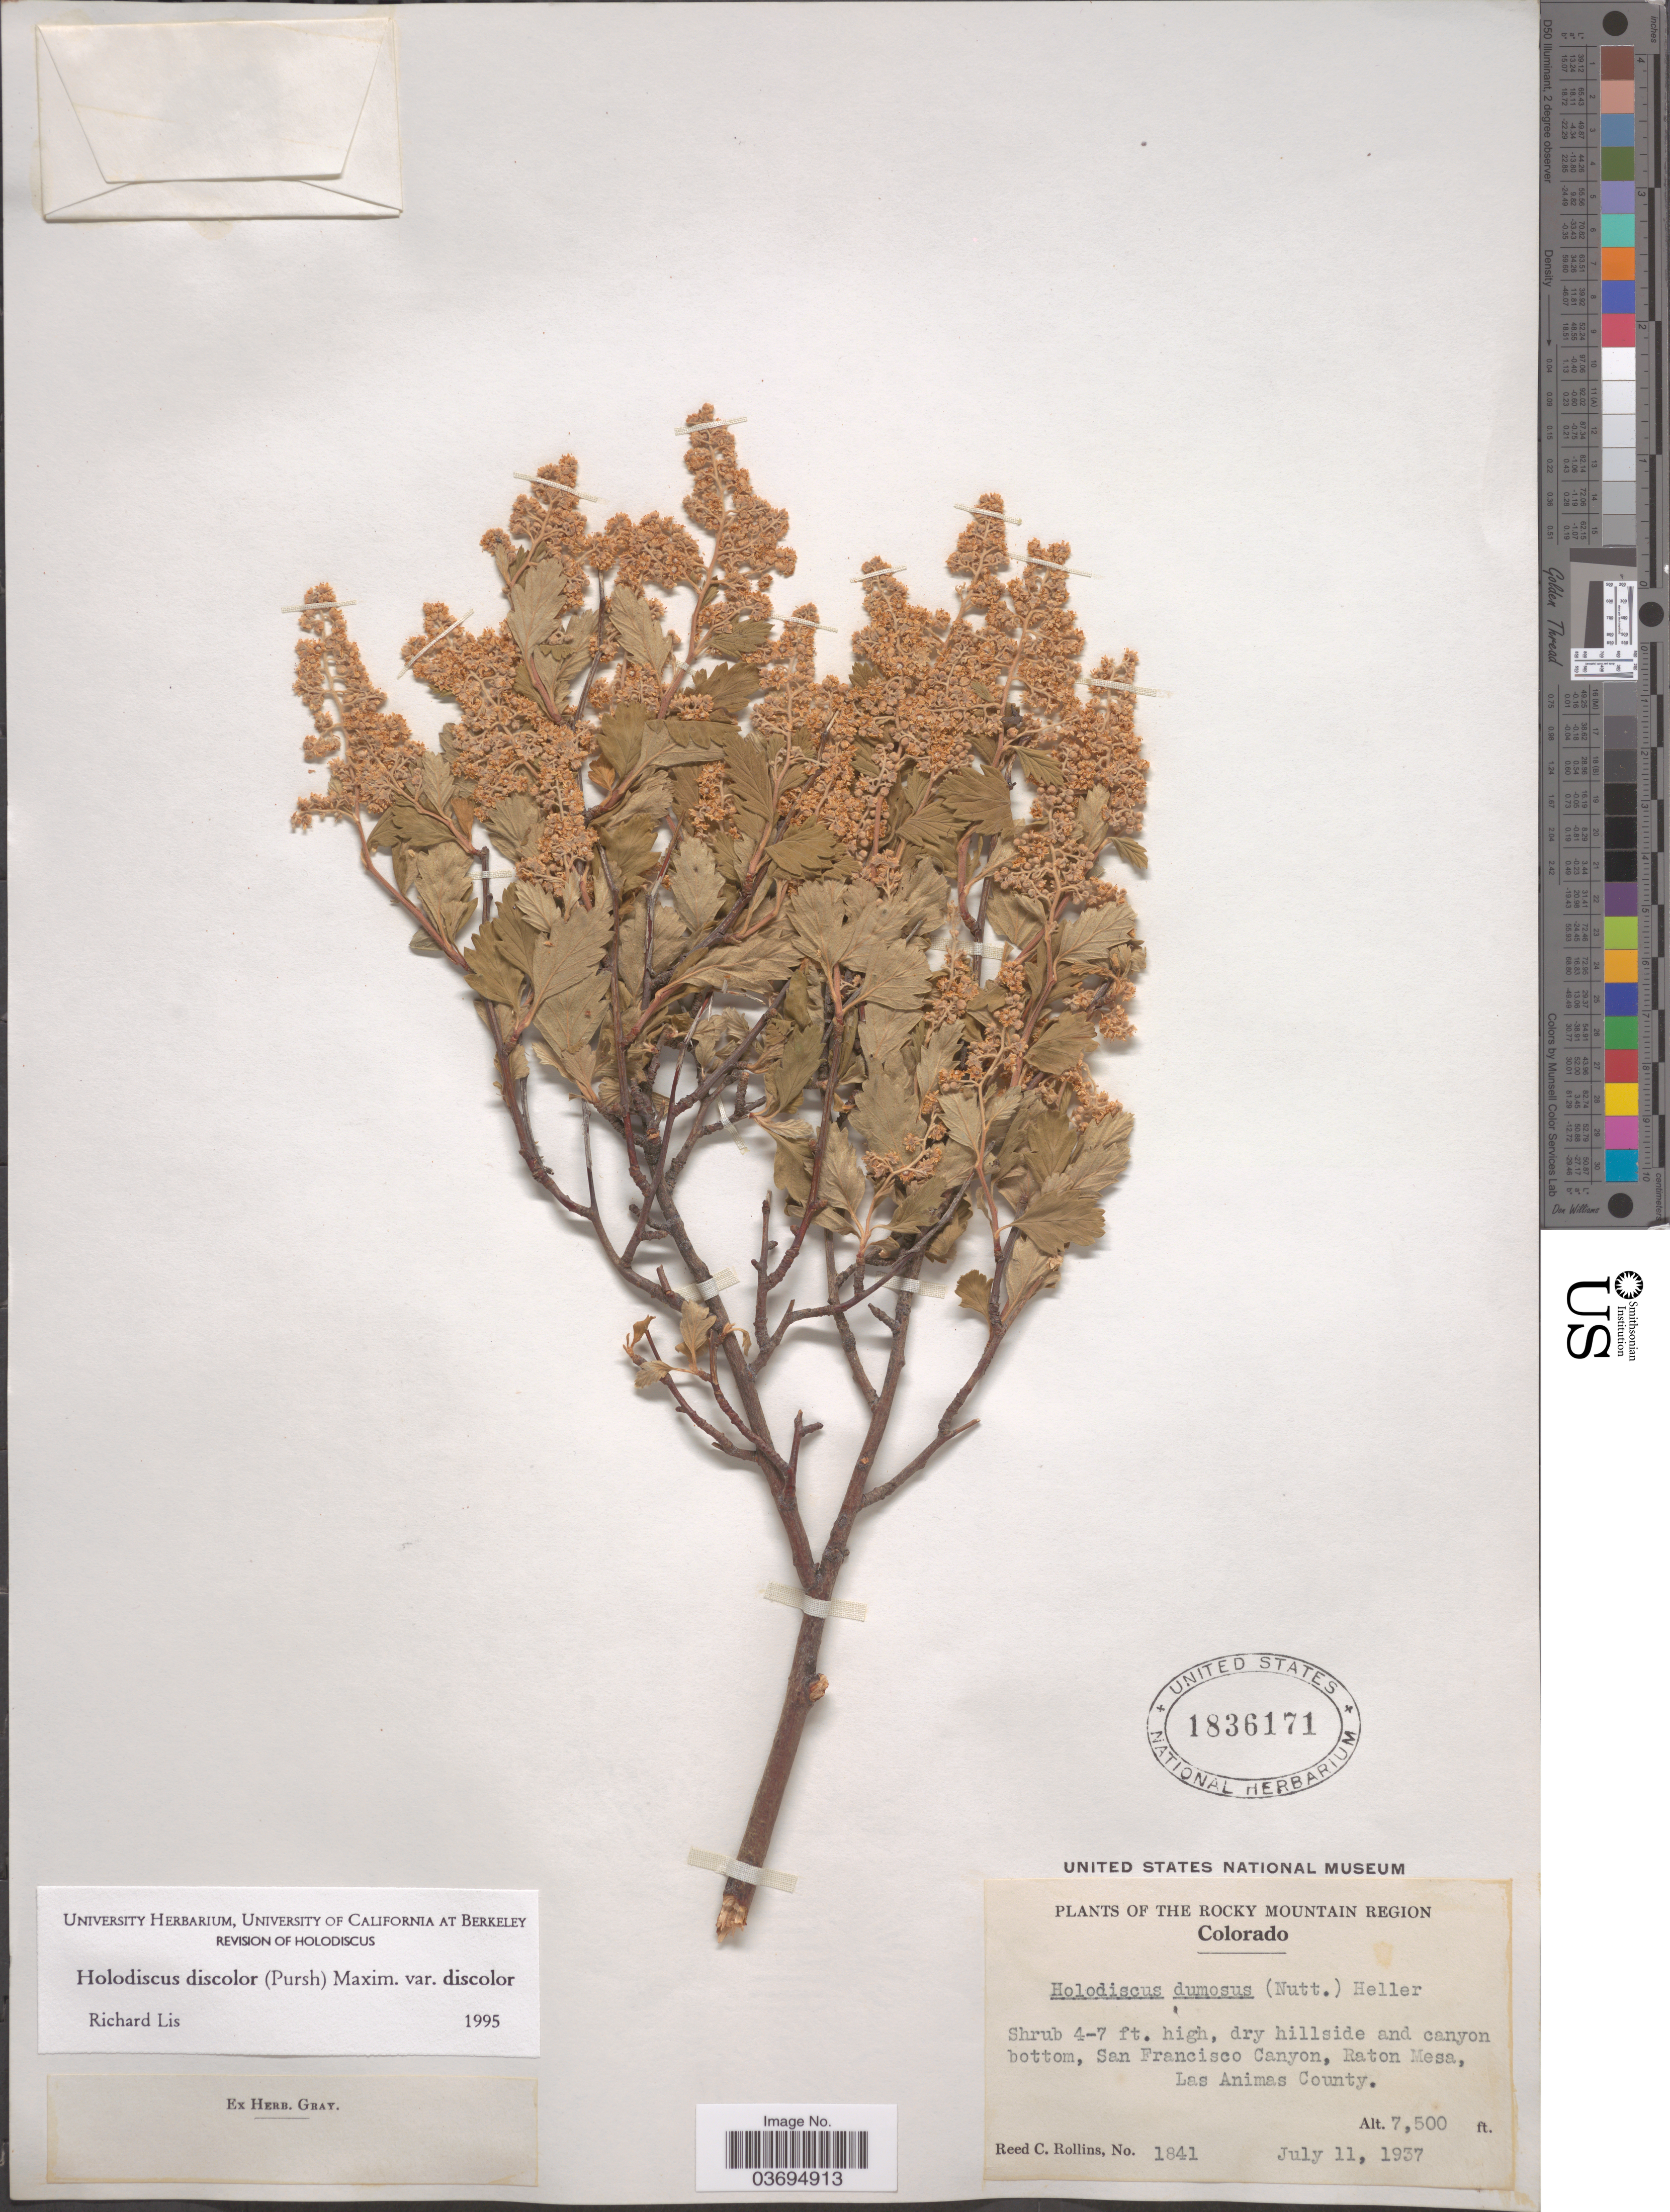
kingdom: Plantae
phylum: Tracheophyta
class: Magnoliopsida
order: Rosales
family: Rosaceae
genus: Holodiscus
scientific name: Holodiscus discolor var. discolor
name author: (Pursh) Maxim.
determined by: Lis, R.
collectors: R. C. Rollins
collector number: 1841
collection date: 1937-07-11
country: United States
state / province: Colorado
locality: The Rocky Mountain Region. San Francisco Canyon, Raton Mesa, Las Animas County.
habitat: dry hillside and canyon bottom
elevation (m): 2286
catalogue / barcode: US 1836171